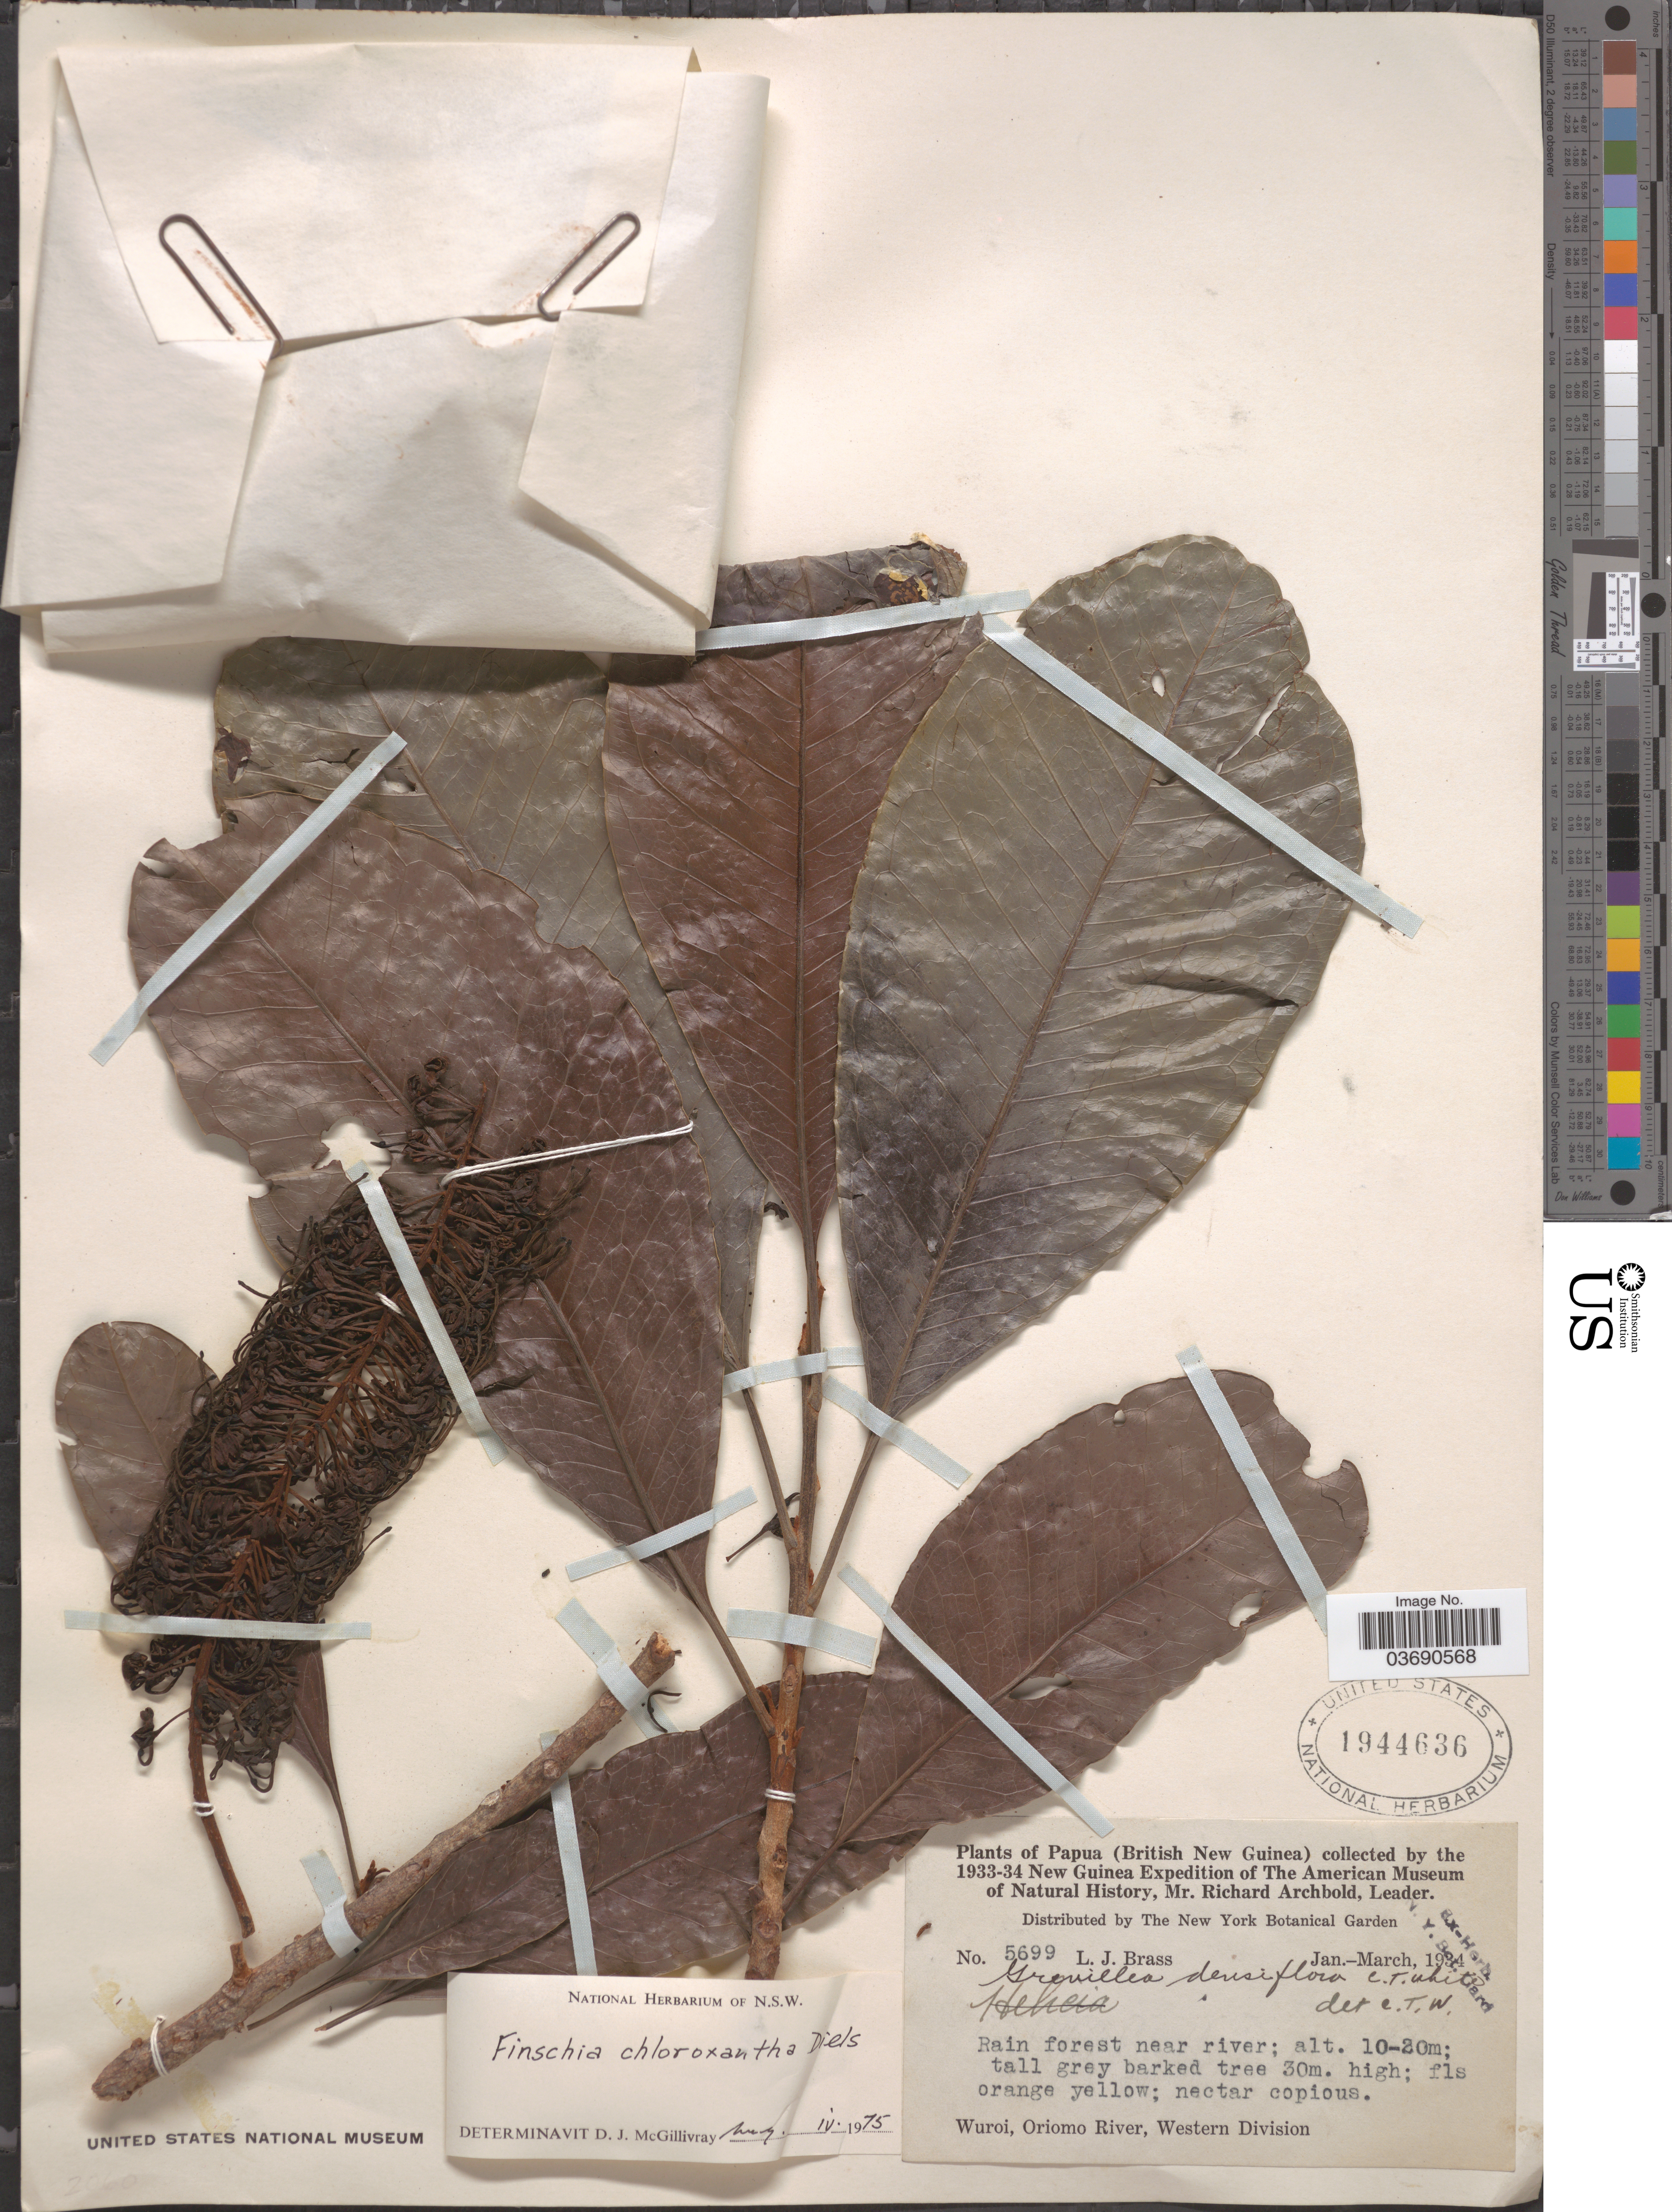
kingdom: Plantae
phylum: Tracheophyta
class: Magnoliopsida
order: Proteales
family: Proteaceae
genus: Finschia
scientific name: Finschia chloroxantha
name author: Diels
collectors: L. J. Brass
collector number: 5699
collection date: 1934-01/1934-03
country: Papua New Guinea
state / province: Manus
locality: Papua (British New Guinea). Wuroi, Oriomo River, Western Division.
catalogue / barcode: US 1944636